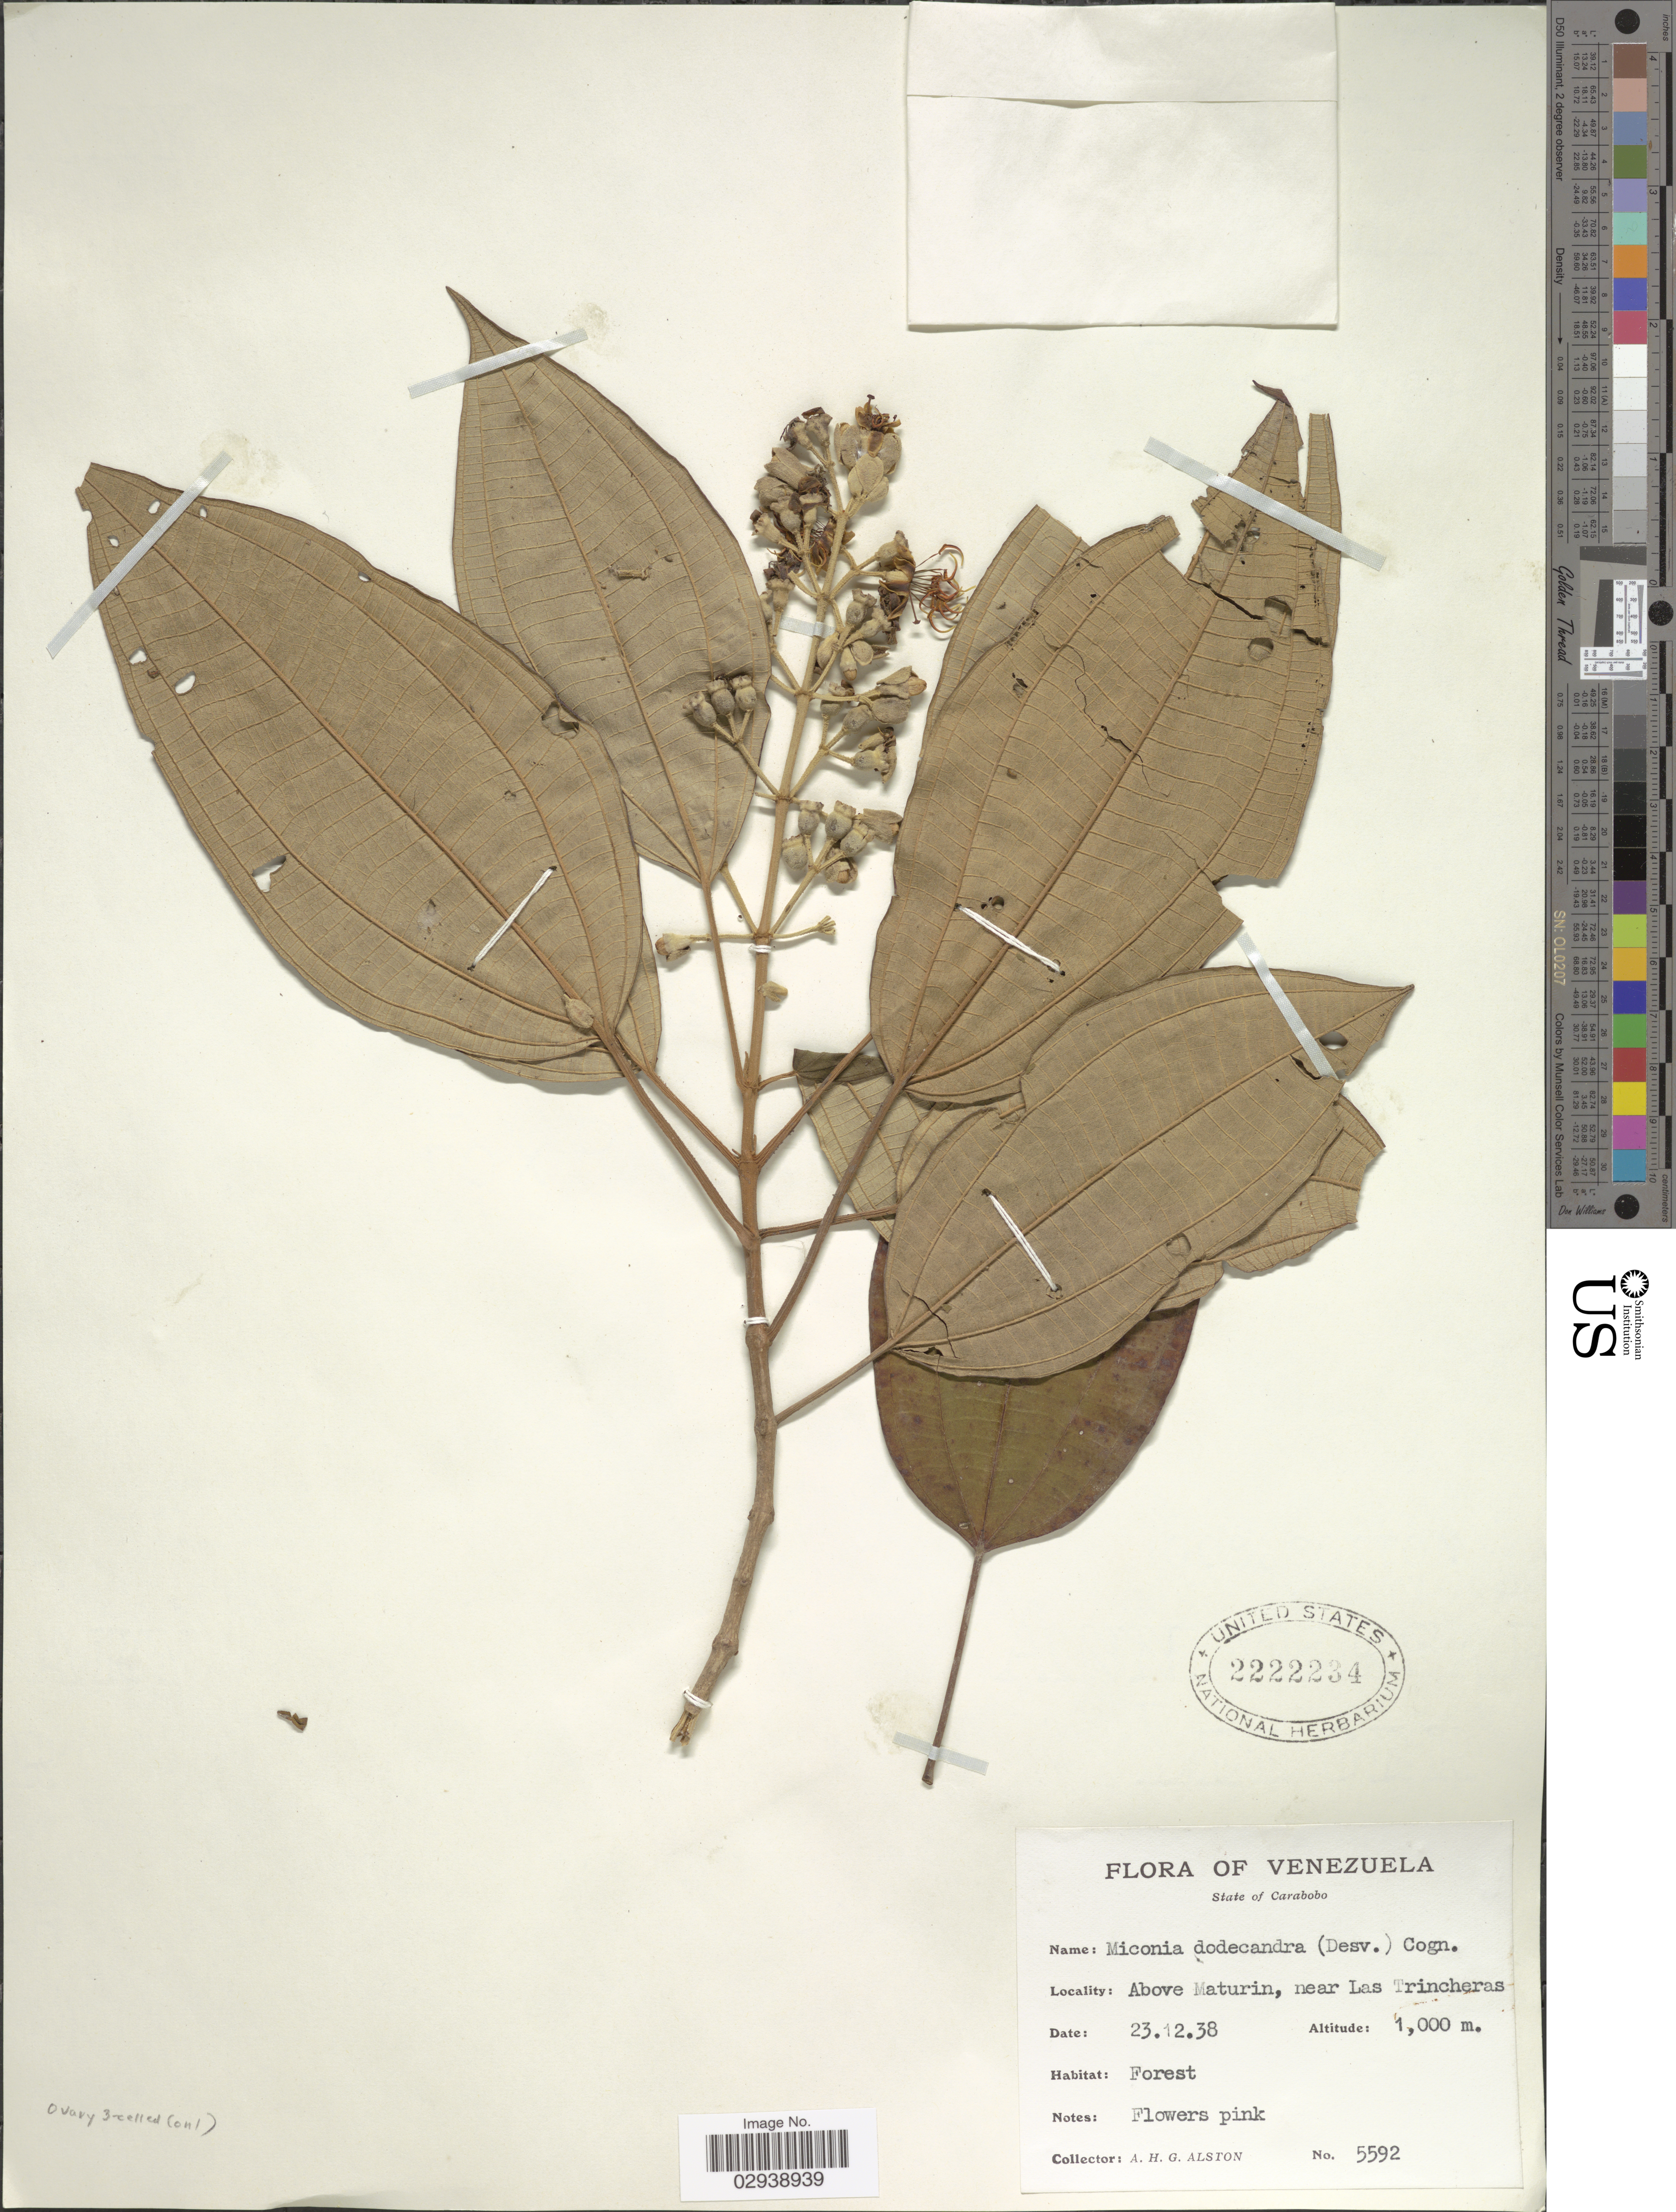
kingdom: Plantae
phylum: Tracheophyta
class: Magnoliopsida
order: Myrtales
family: Melastomataceae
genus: Miconia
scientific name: Miconia dodecandra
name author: Cogn.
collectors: A. H. Alston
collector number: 5592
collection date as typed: Transcribed d/m/y: 23/12/38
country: Venezuela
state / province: Carabobo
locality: State of Carabobo, Above Maturin, near Las Trincheras.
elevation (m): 1000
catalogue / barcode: US 2222234